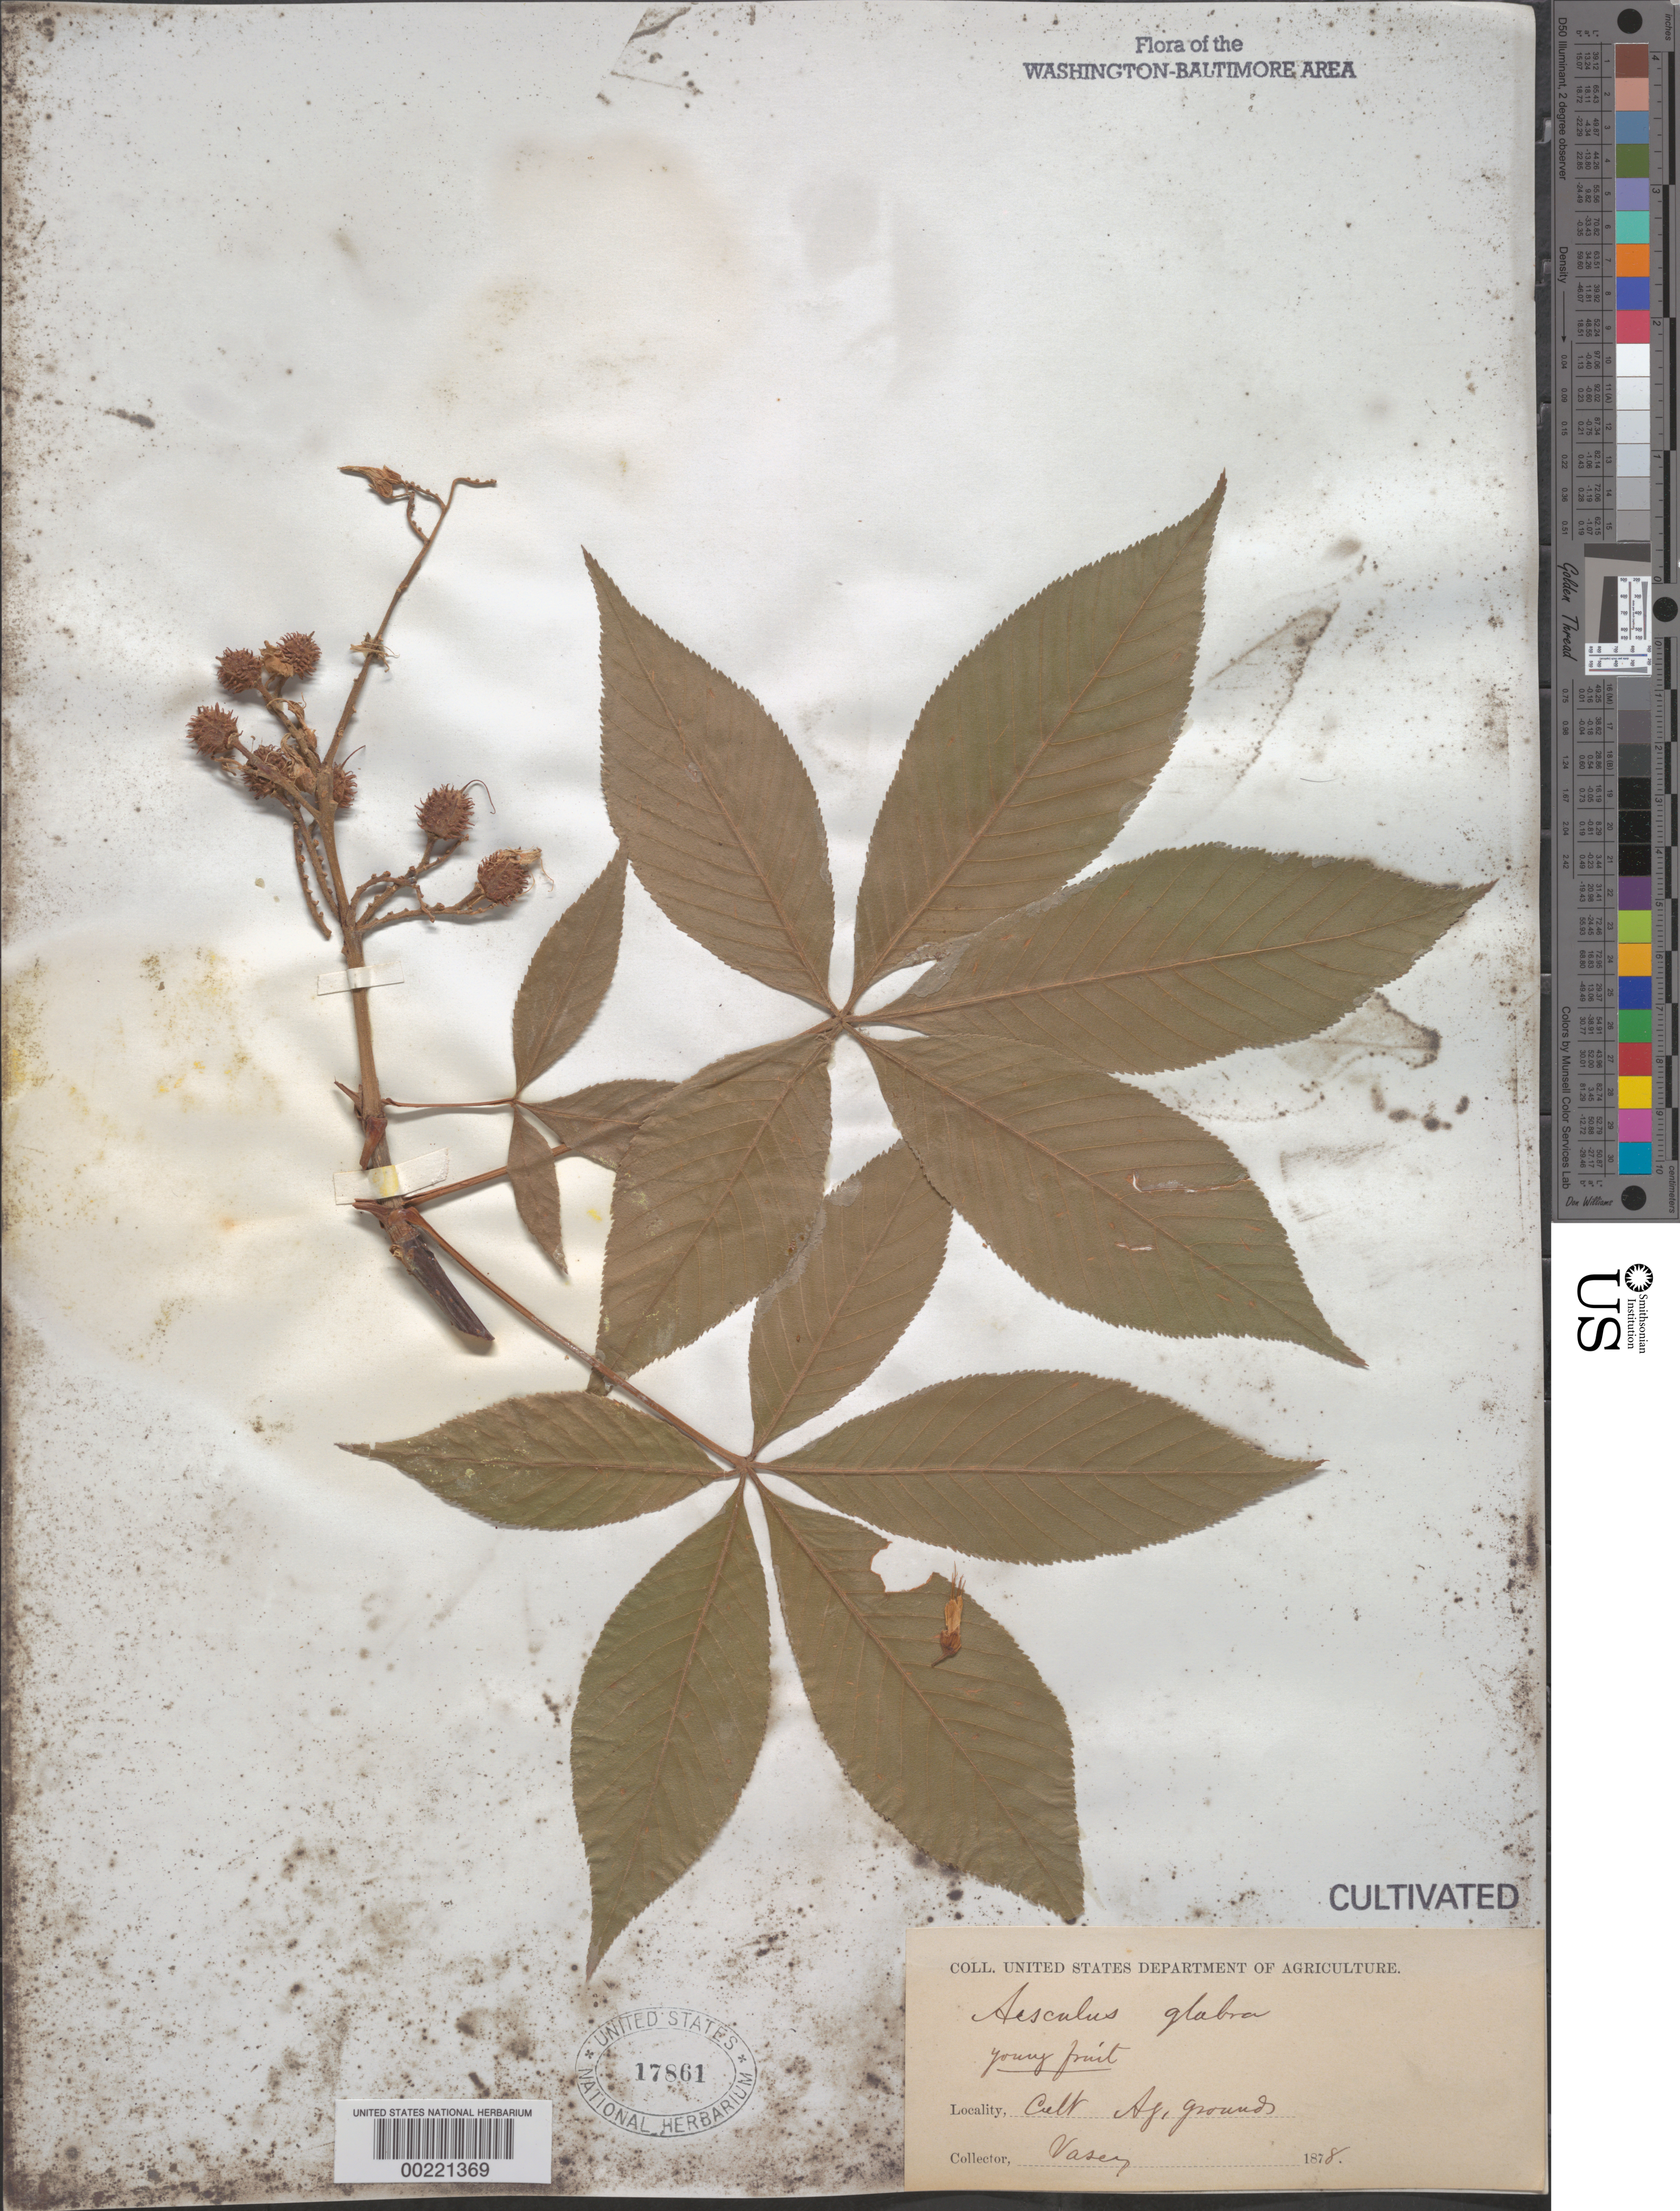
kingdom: Plantae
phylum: Tracheophyta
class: Magnoliopsida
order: Sapindales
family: Sapindaceae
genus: Aesculus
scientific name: Aesculus glabra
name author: Willd.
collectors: G. R. Vasey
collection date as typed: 1878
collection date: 1878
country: United States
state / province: District of Columbia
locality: Department of Agriculture grounds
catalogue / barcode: US 17861